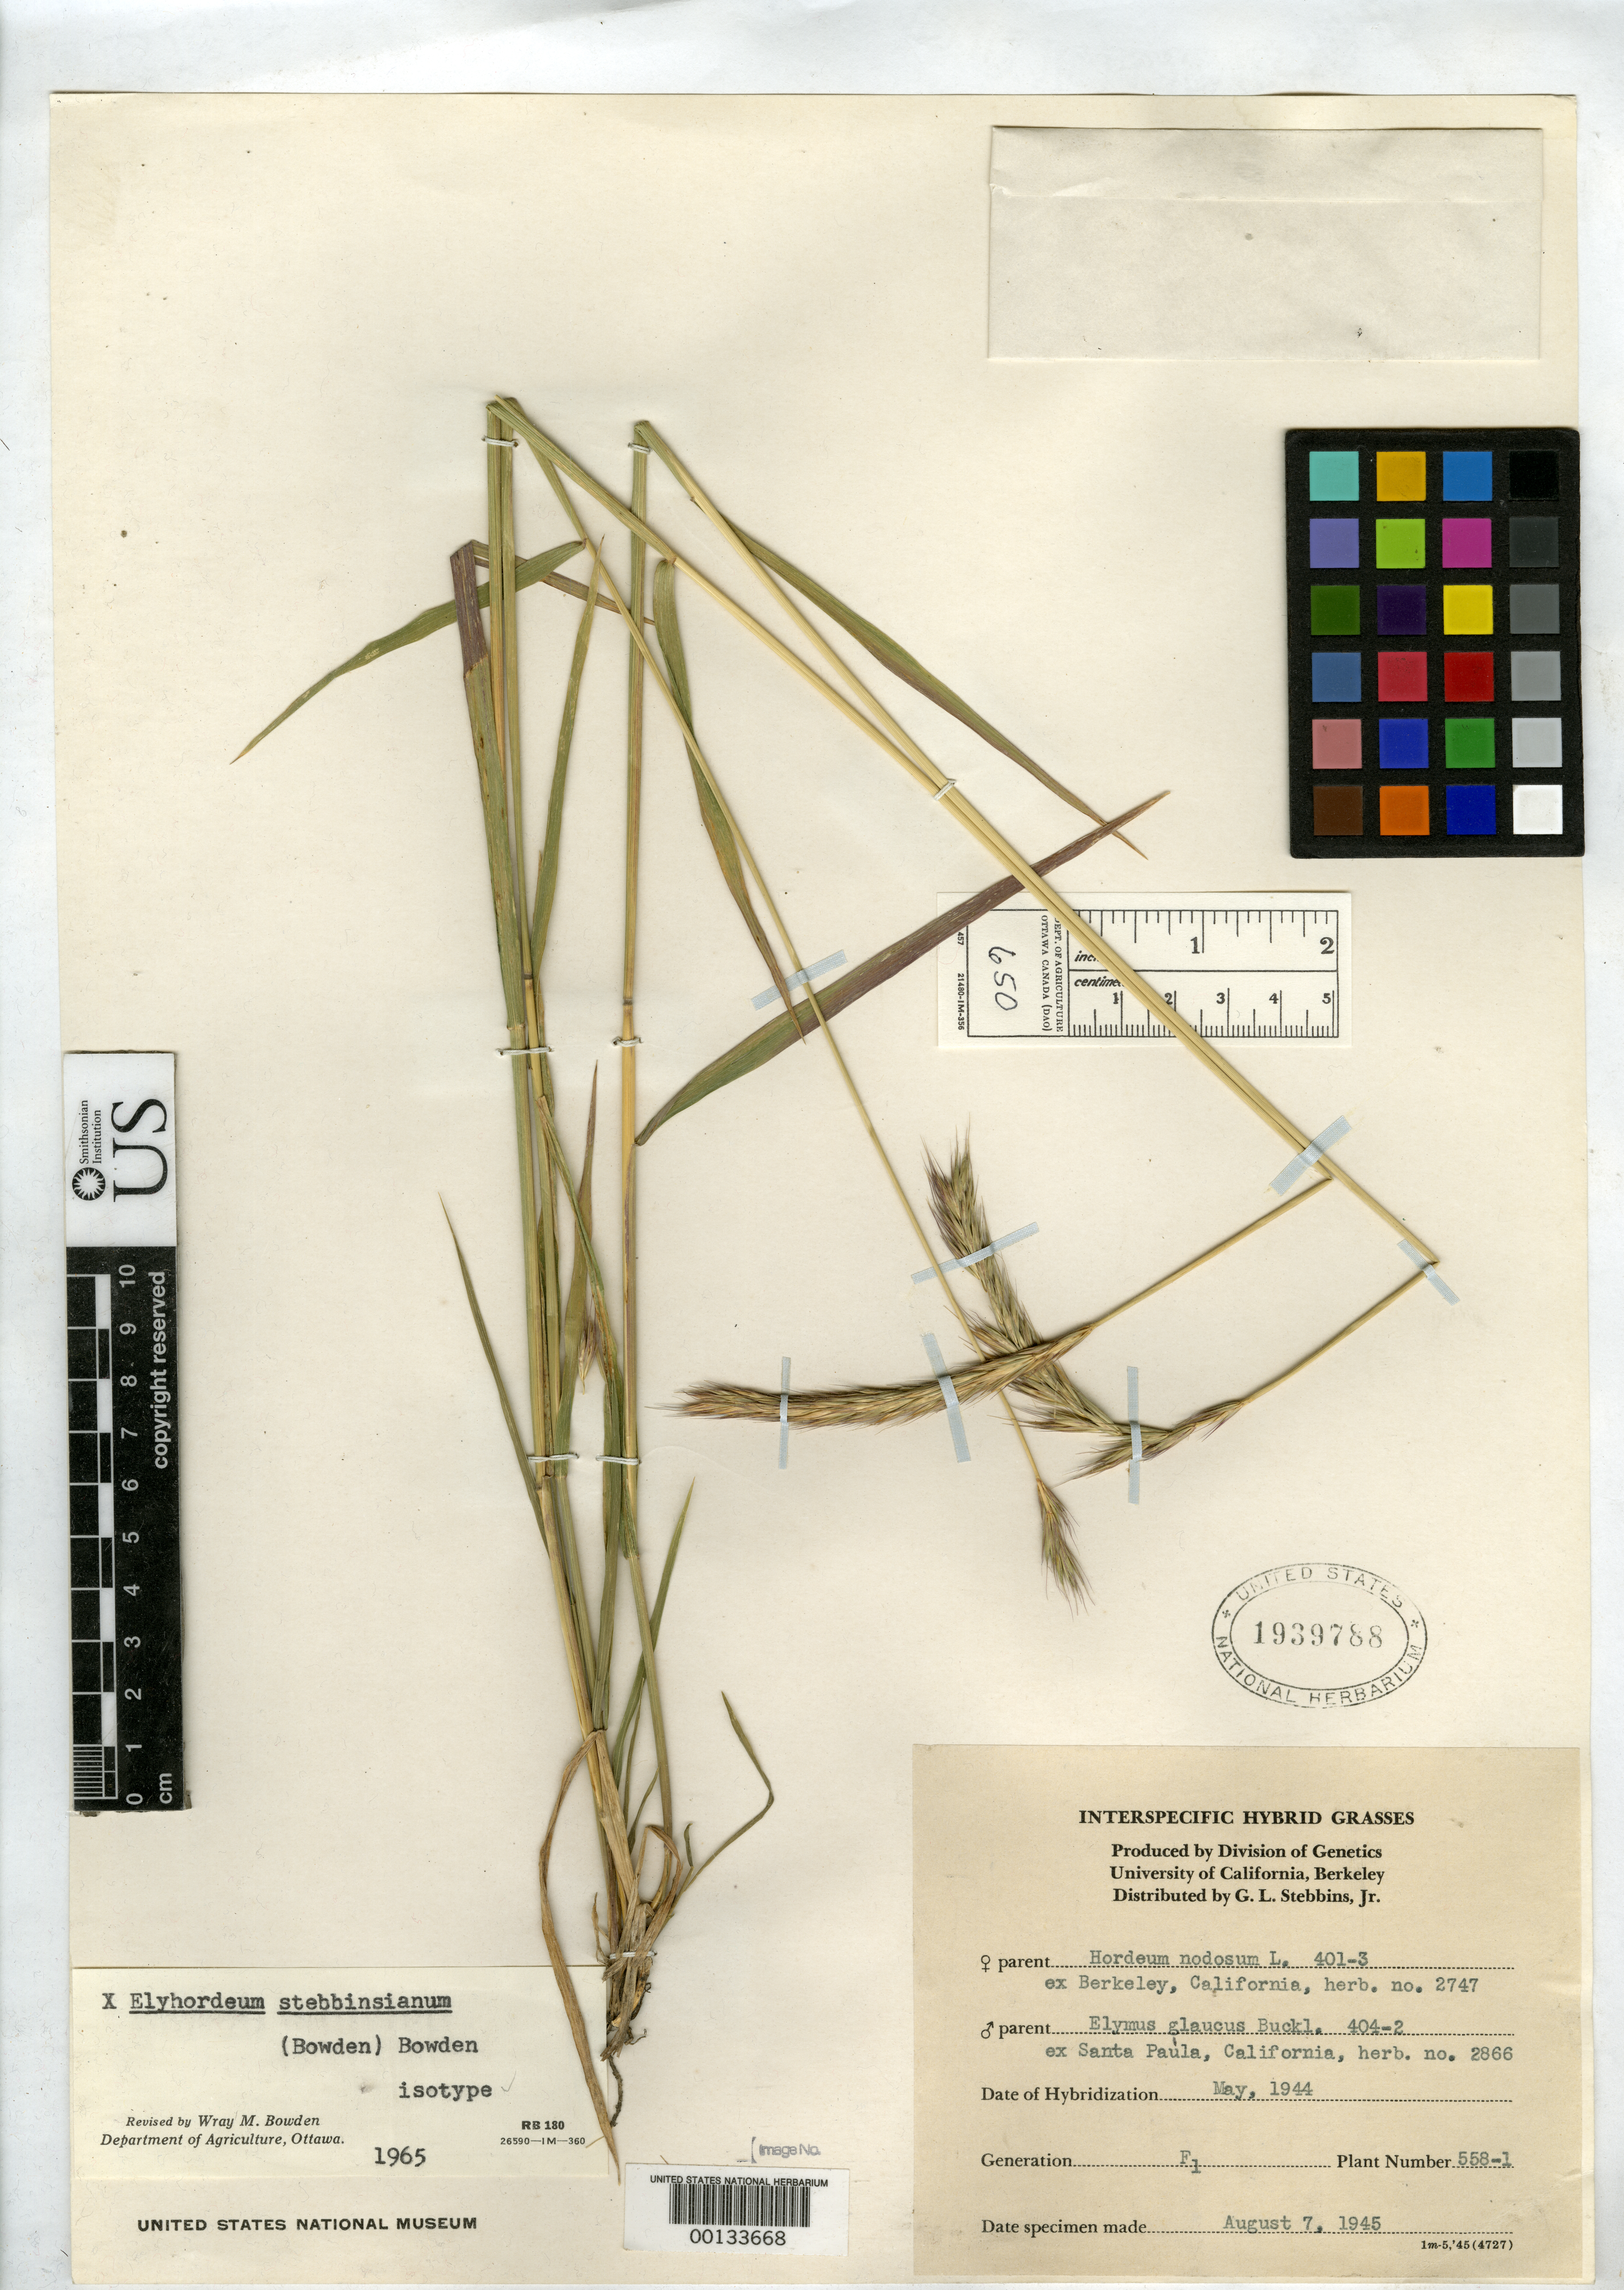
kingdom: Plantae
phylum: Tracheophyta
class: Liliopsida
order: Poales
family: Poaceae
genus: Elymordeum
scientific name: x Elymordeum stebbinsianum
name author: Bowden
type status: Isotype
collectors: G. L. Stebbins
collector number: Artif. Hybrid #558-1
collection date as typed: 07 Aug 1945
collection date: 1945-08-07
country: United States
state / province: California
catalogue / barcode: US 1939788